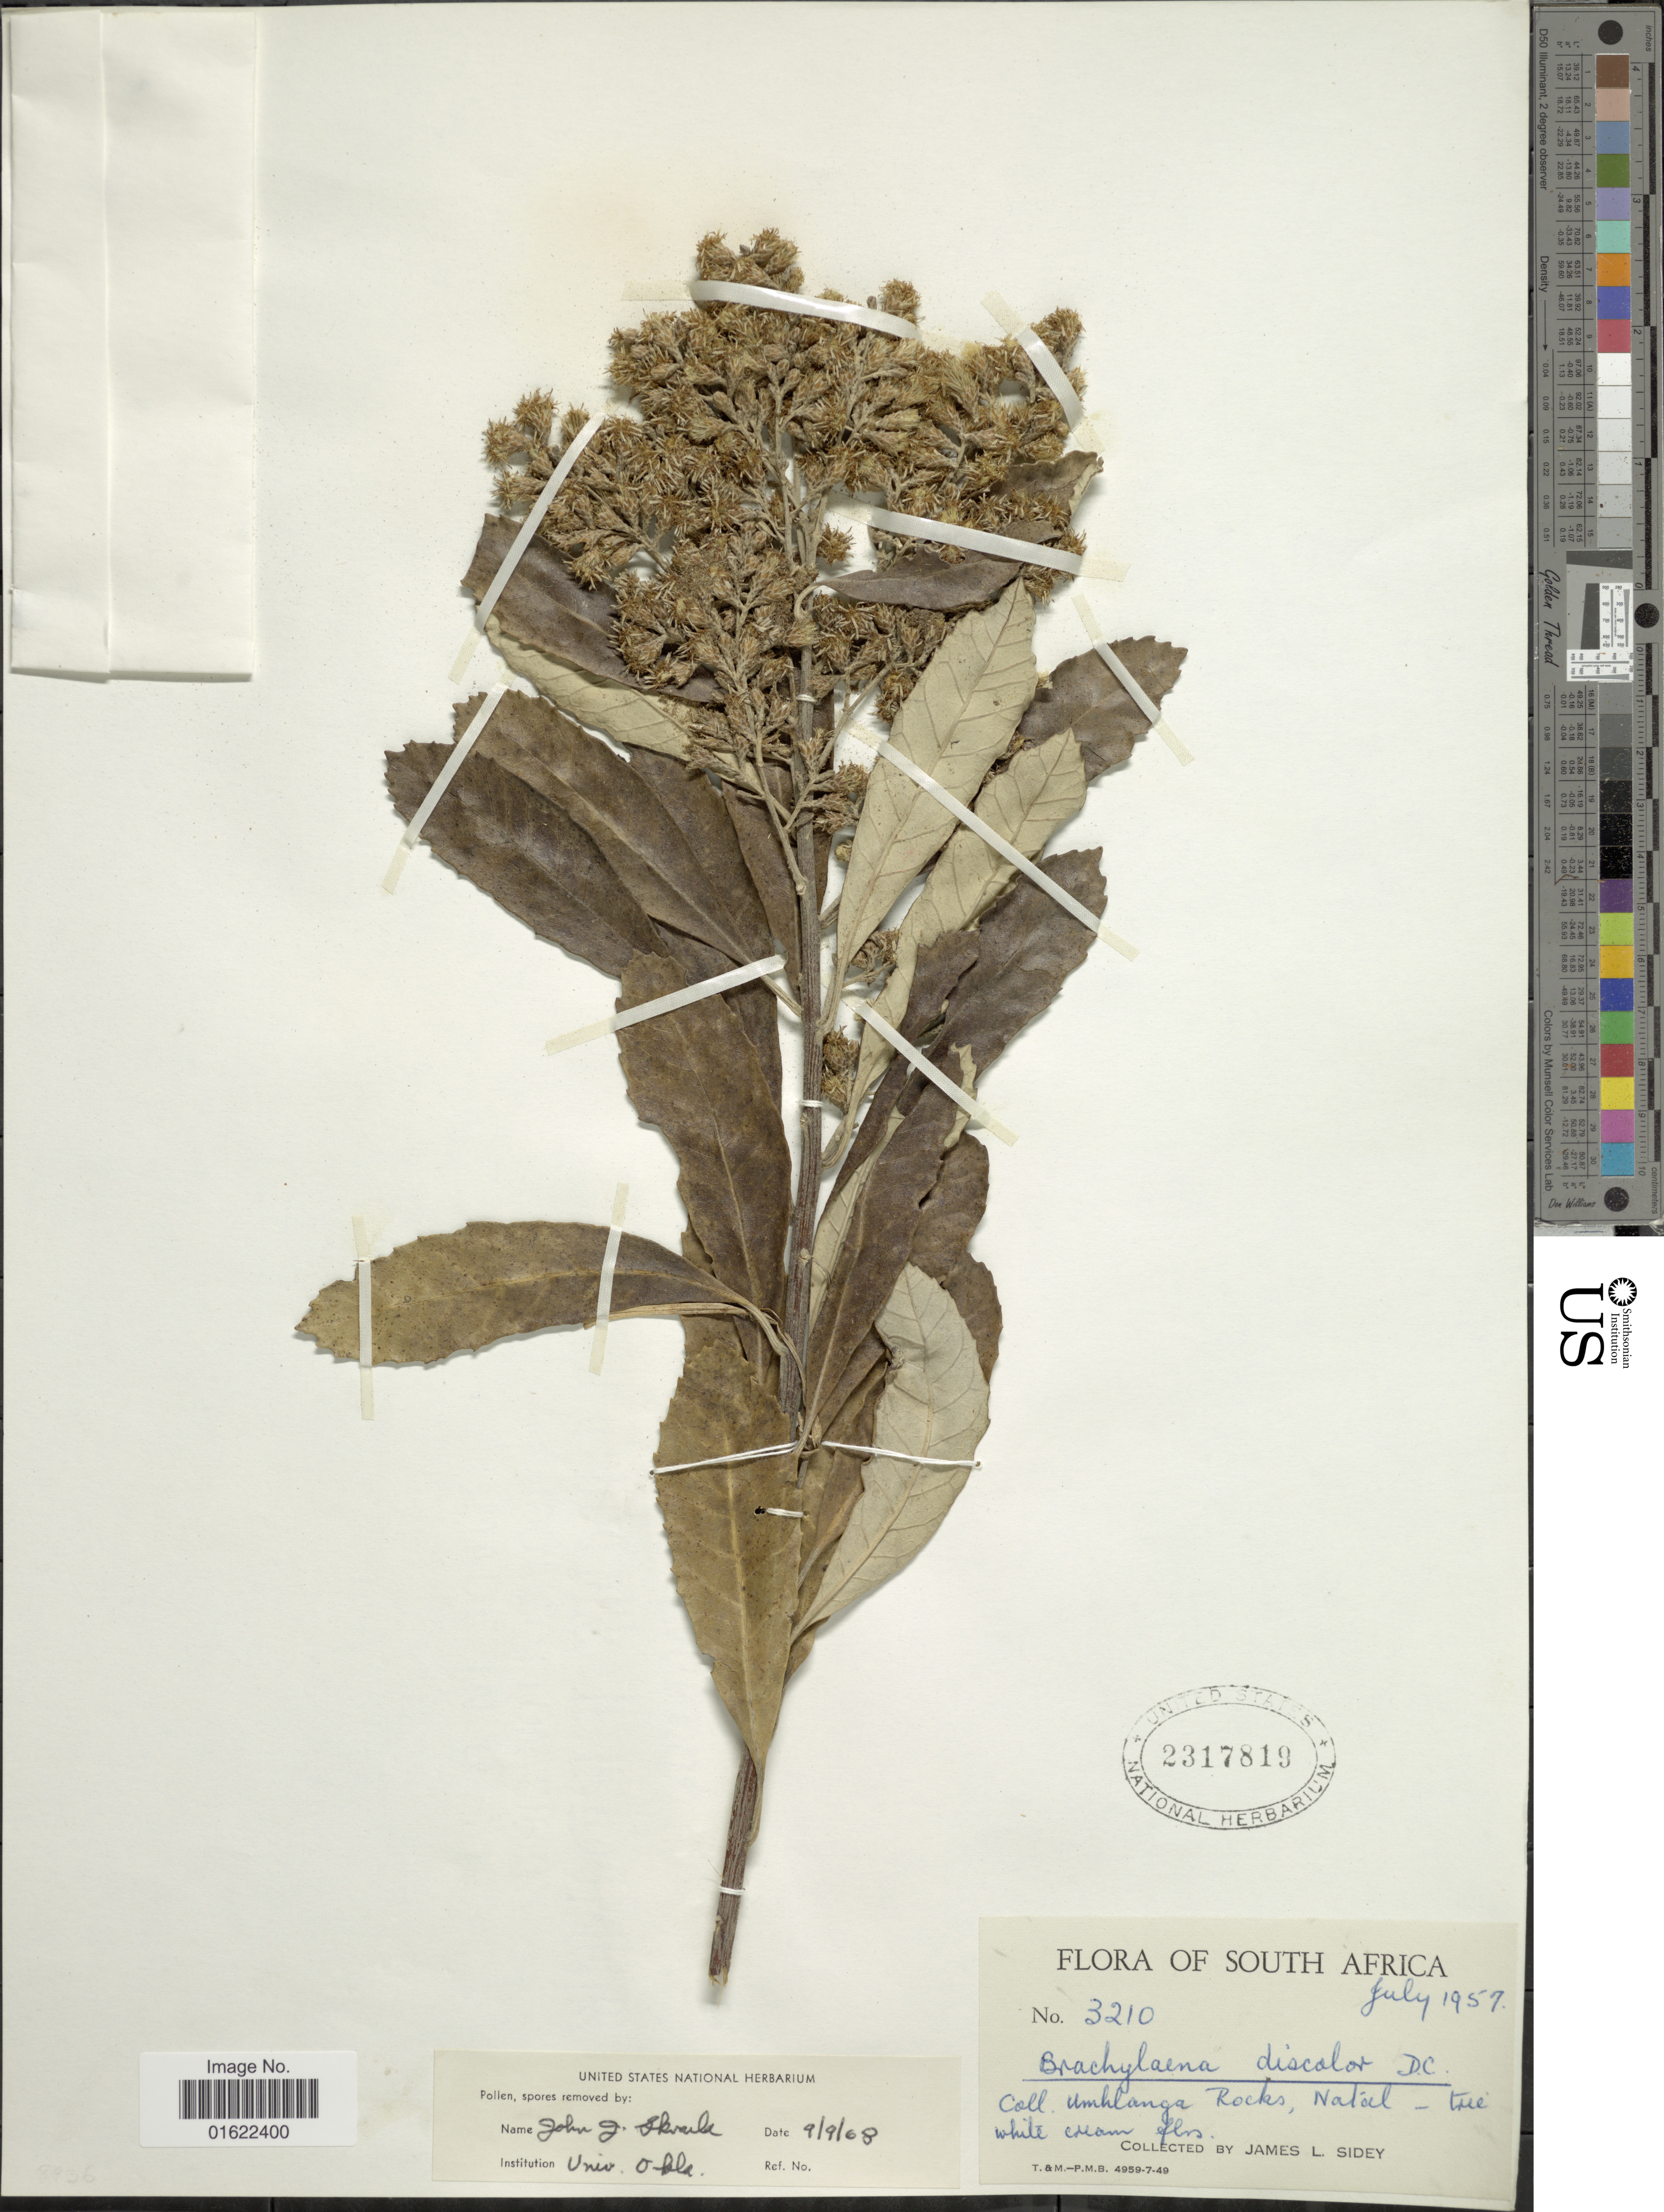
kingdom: Plantae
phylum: Tracheophyta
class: Magnoliopsida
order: Asterales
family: Asteraceae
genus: Brachylaena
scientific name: Brachylaena discolor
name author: DC.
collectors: J. L. Sidey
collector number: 3210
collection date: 1957-07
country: South Africa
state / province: KwaZulu-Natal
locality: Uhmlanga Rocks, Natal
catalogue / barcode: US 2317819